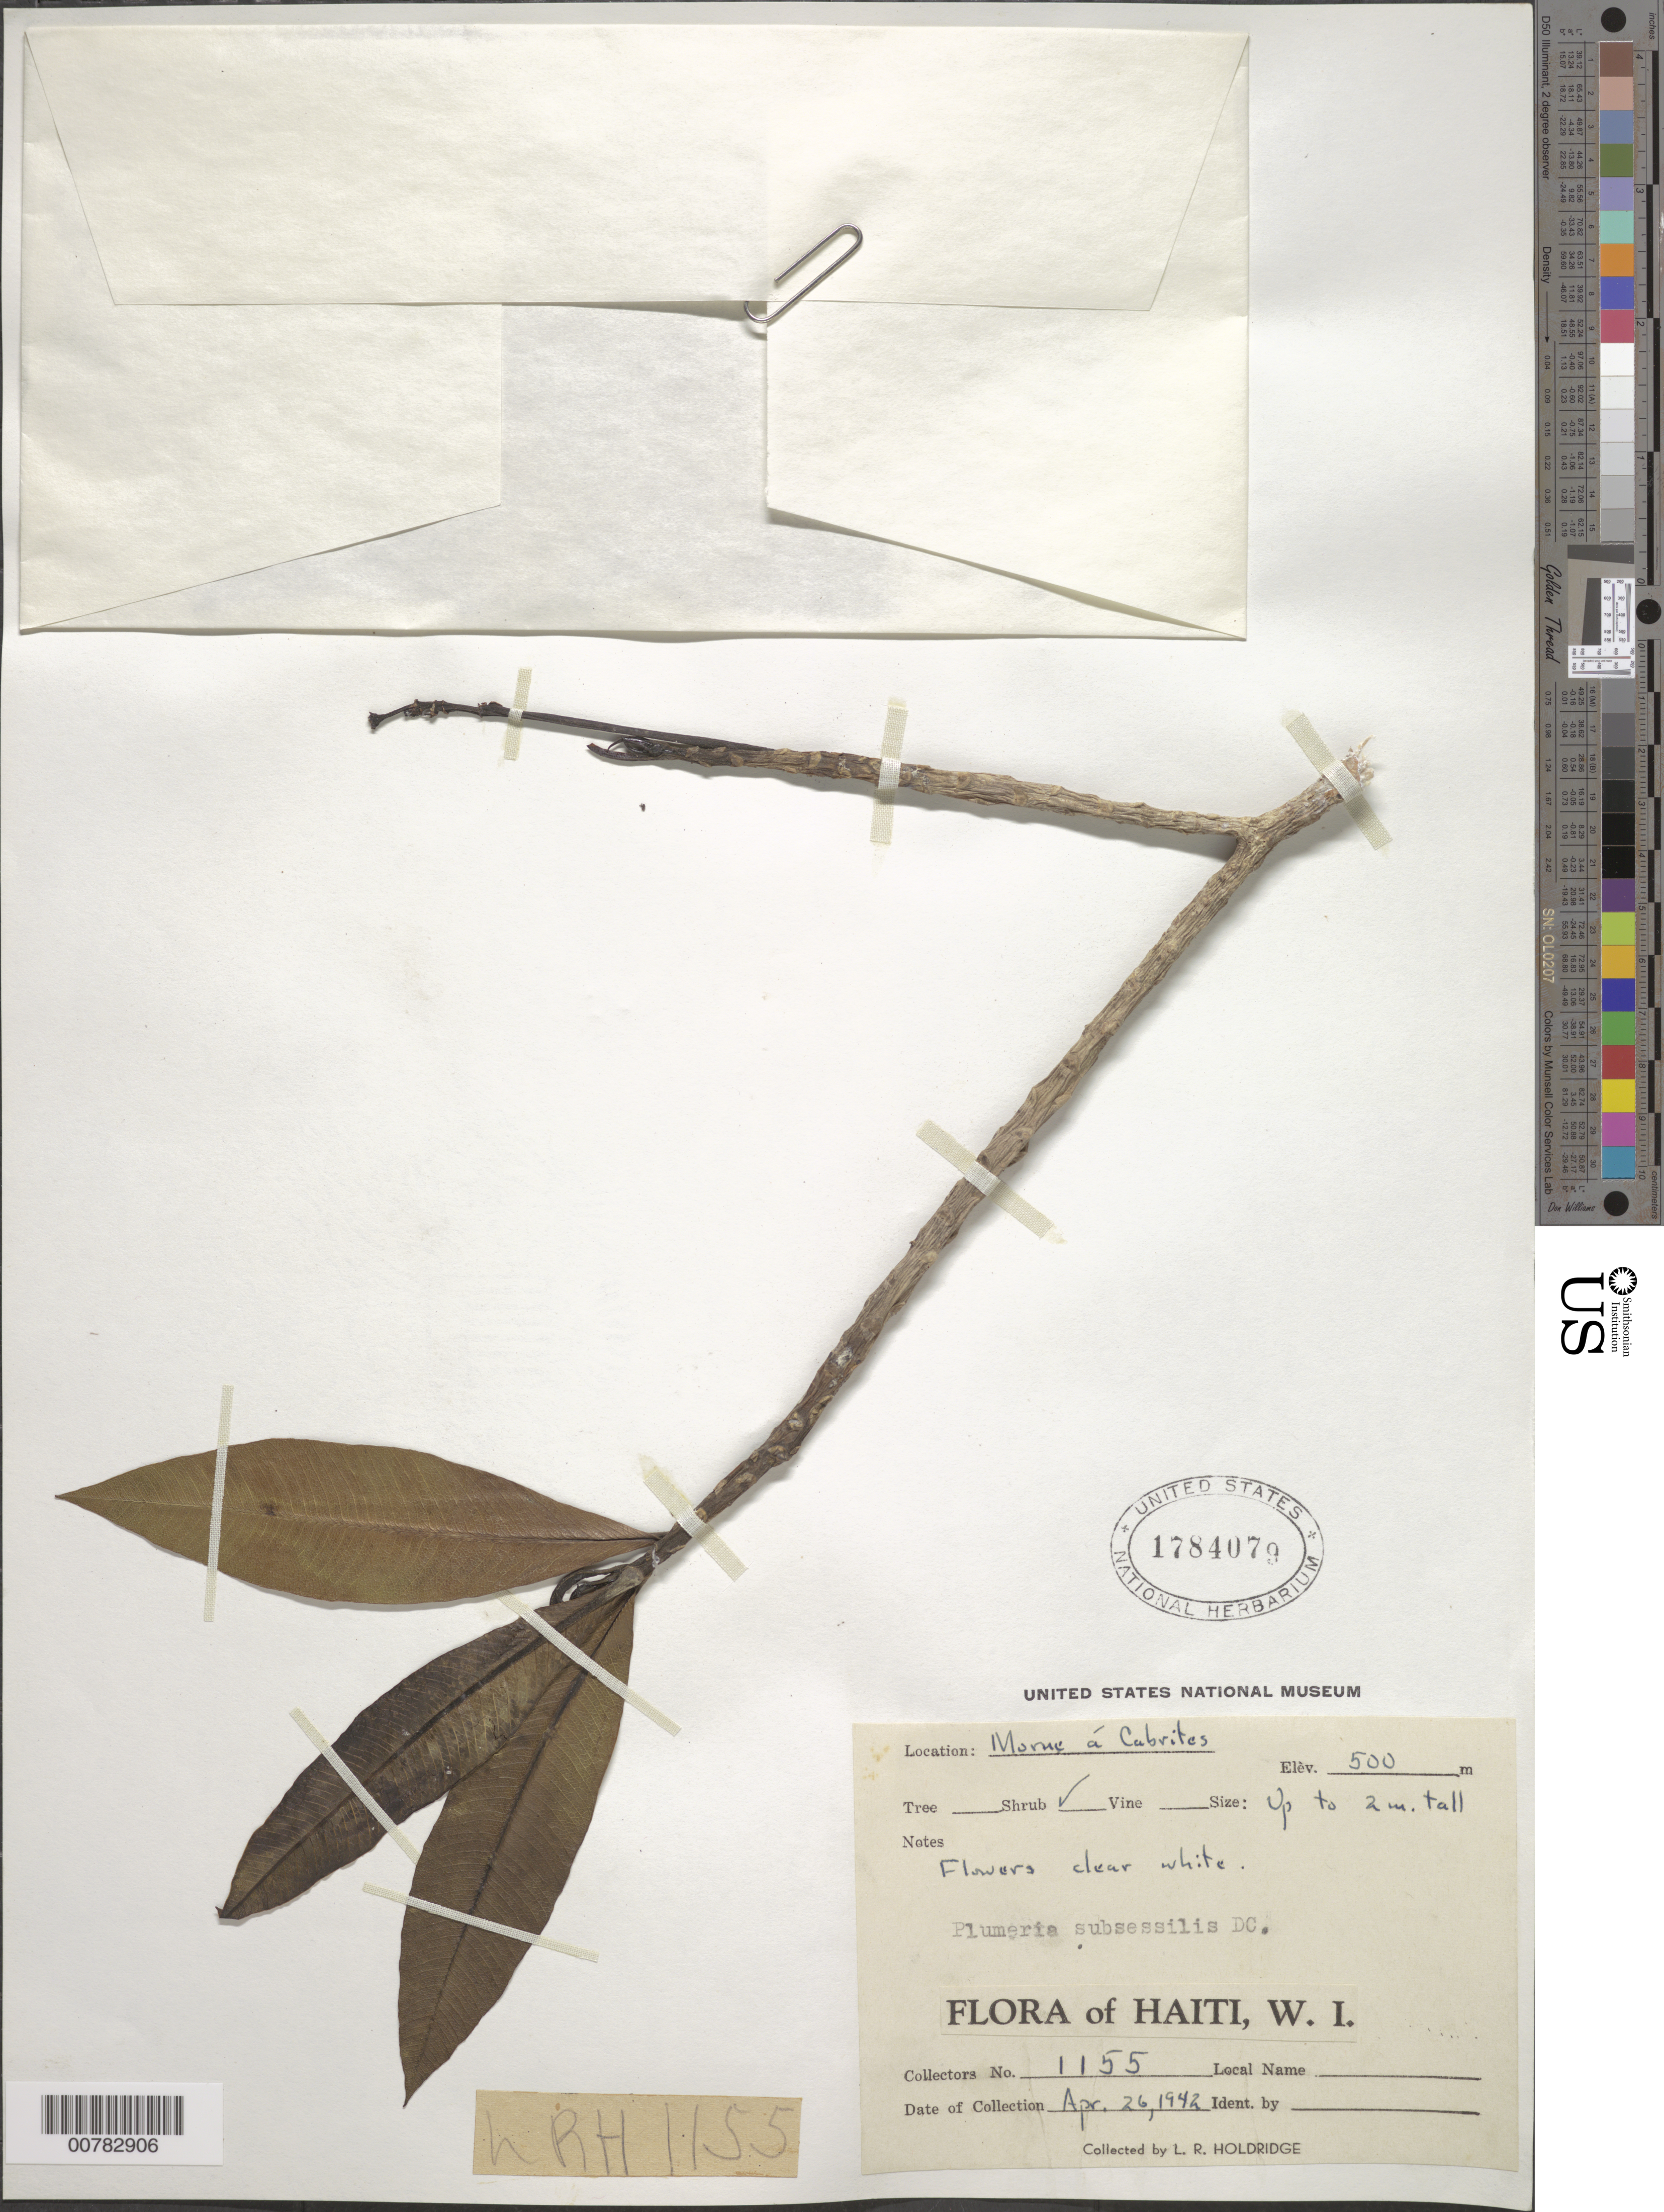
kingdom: Plantae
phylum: Tracheophyta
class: Magnoliopsida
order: Gentianales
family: Apocynaceae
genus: Plumeria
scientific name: Plumeria subsessilis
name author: A. DC.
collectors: L. Holdridge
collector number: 1155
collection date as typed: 26 Apr 1942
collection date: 1942-04-26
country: Haiti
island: Hispaniola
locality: Morne á Cabrites.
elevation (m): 500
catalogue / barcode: US 1784079